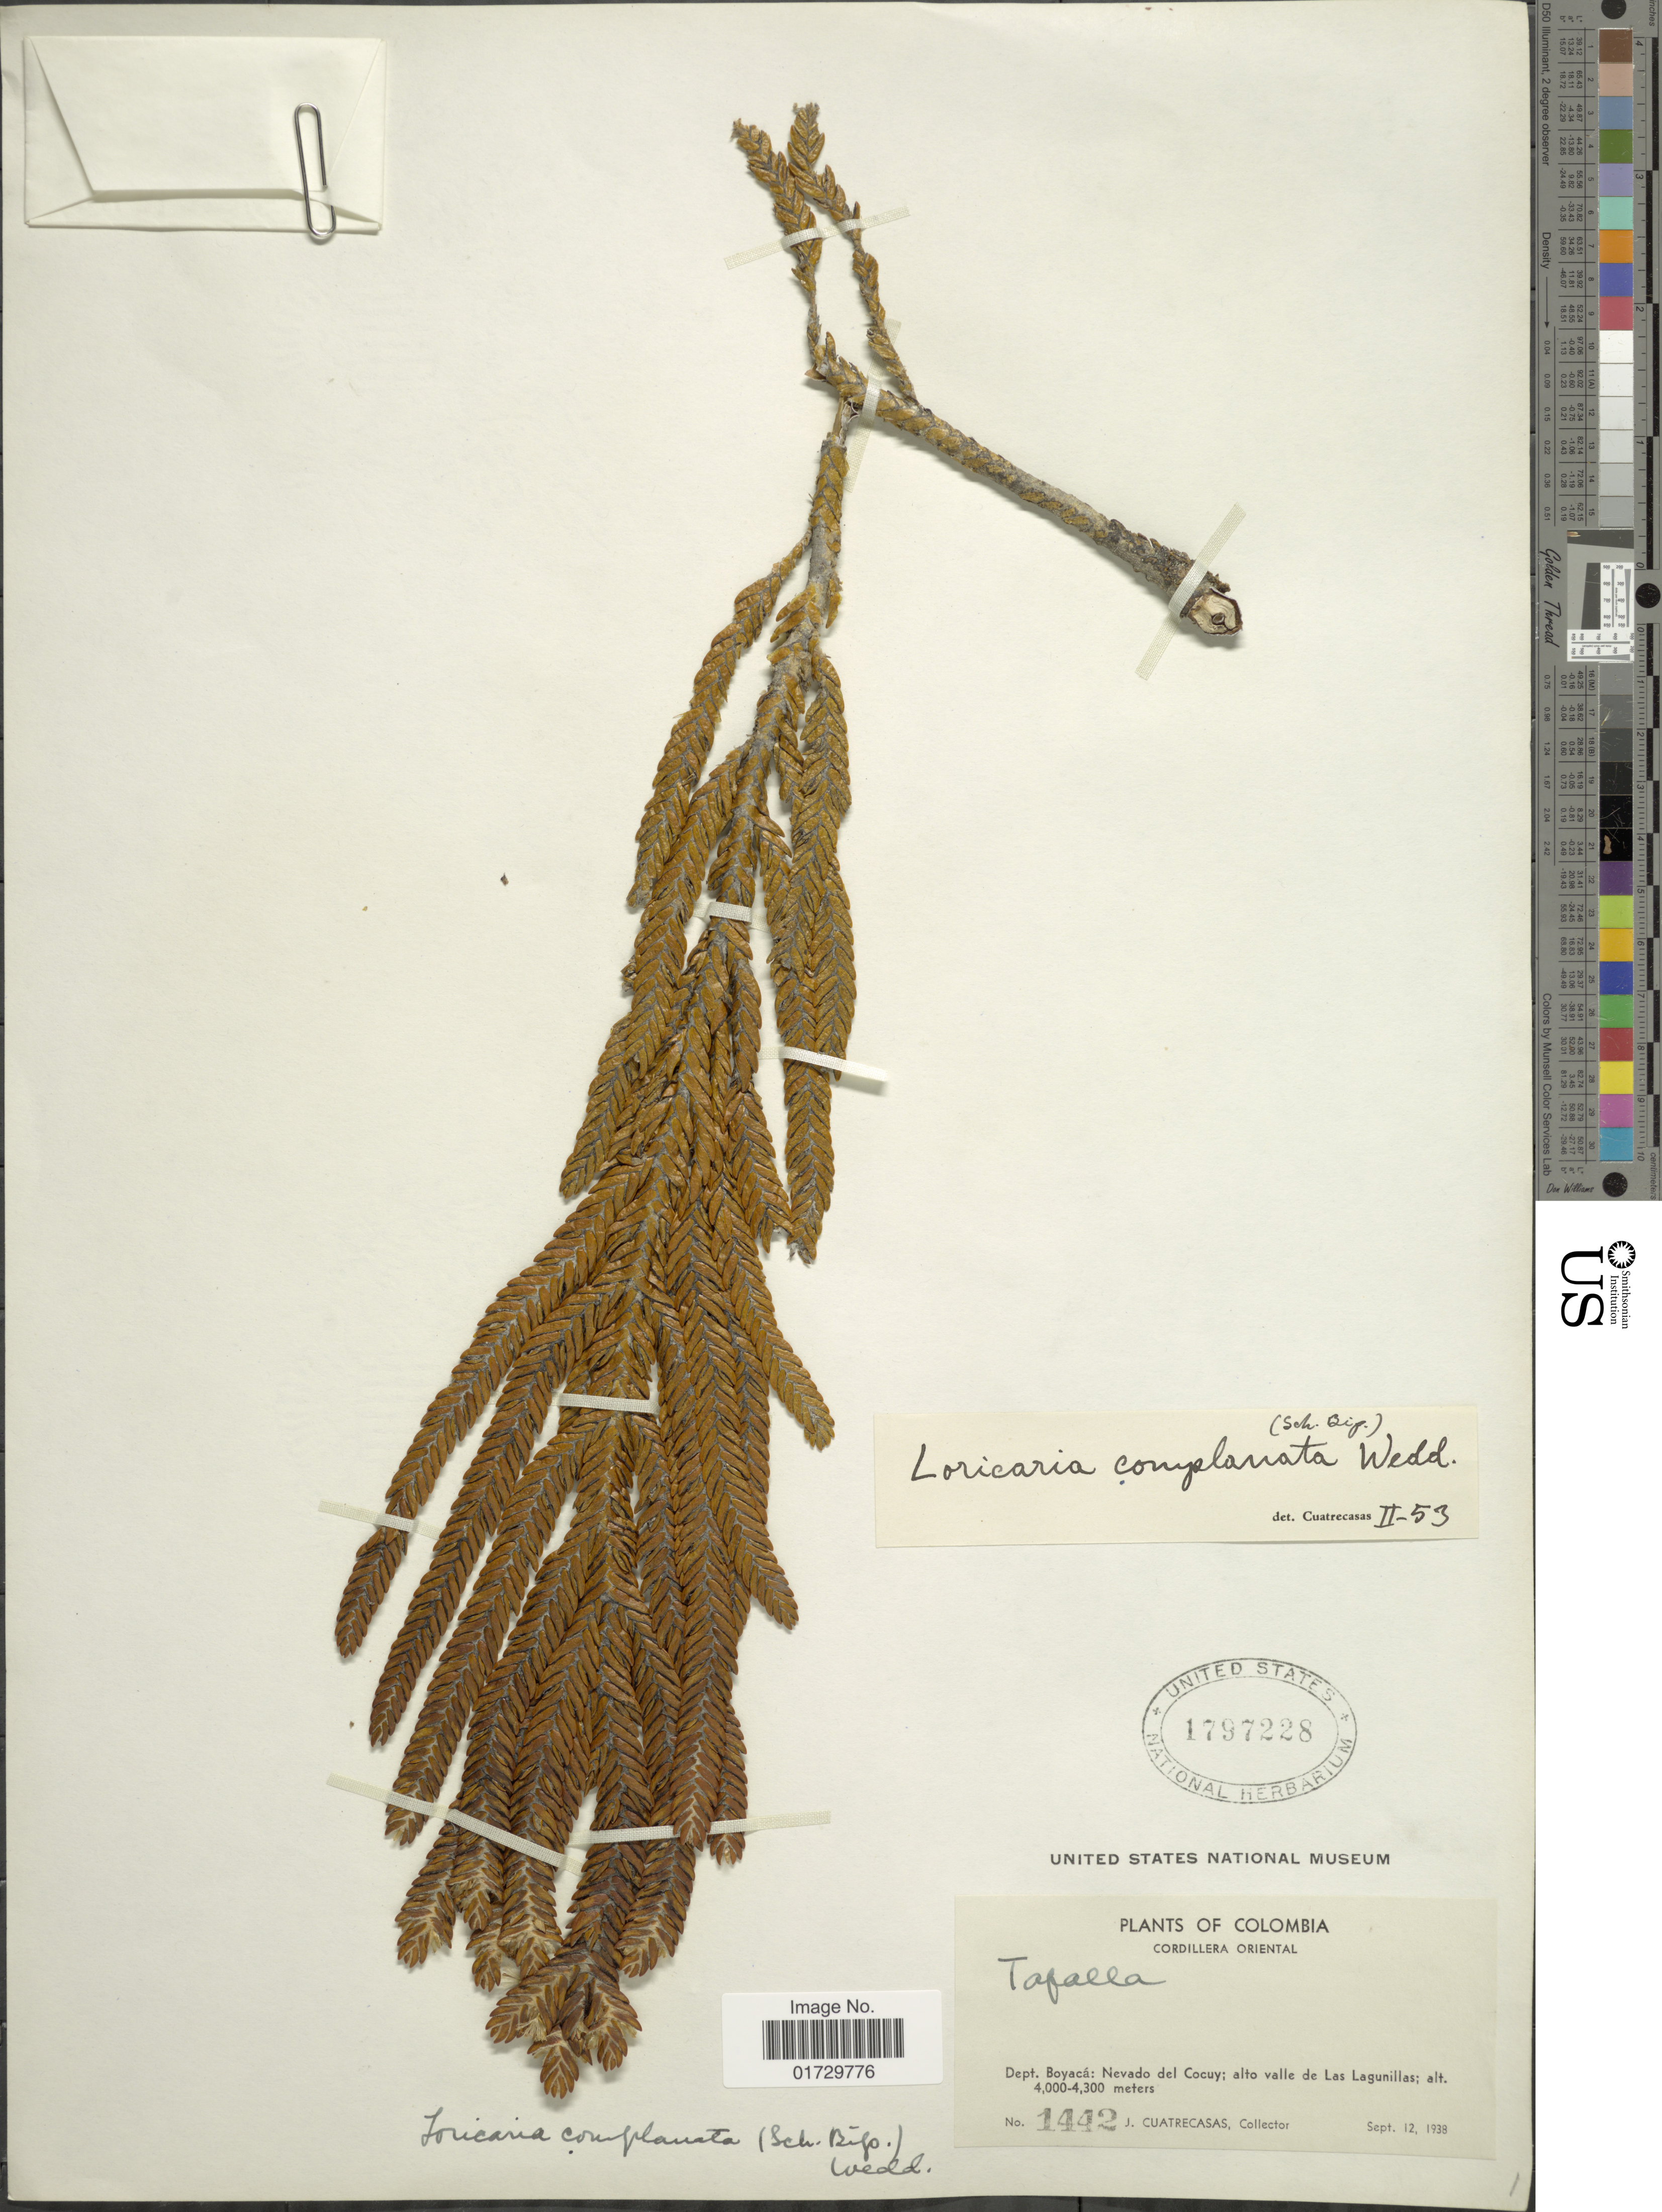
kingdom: Plantae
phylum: Tracheophyta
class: Magnoliopsida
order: Asterales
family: Asteraceae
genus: Loricaria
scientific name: Loricaria complanata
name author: (Sch. Bip.) Wedd.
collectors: J. Cuatrecasas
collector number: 1442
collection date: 1938-09-12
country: Colombia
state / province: Boyacá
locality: Cordillera Oriental, Nevado del Cocuy; alto valle de las Lagunillas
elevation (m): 4000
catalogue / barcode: US 1797228